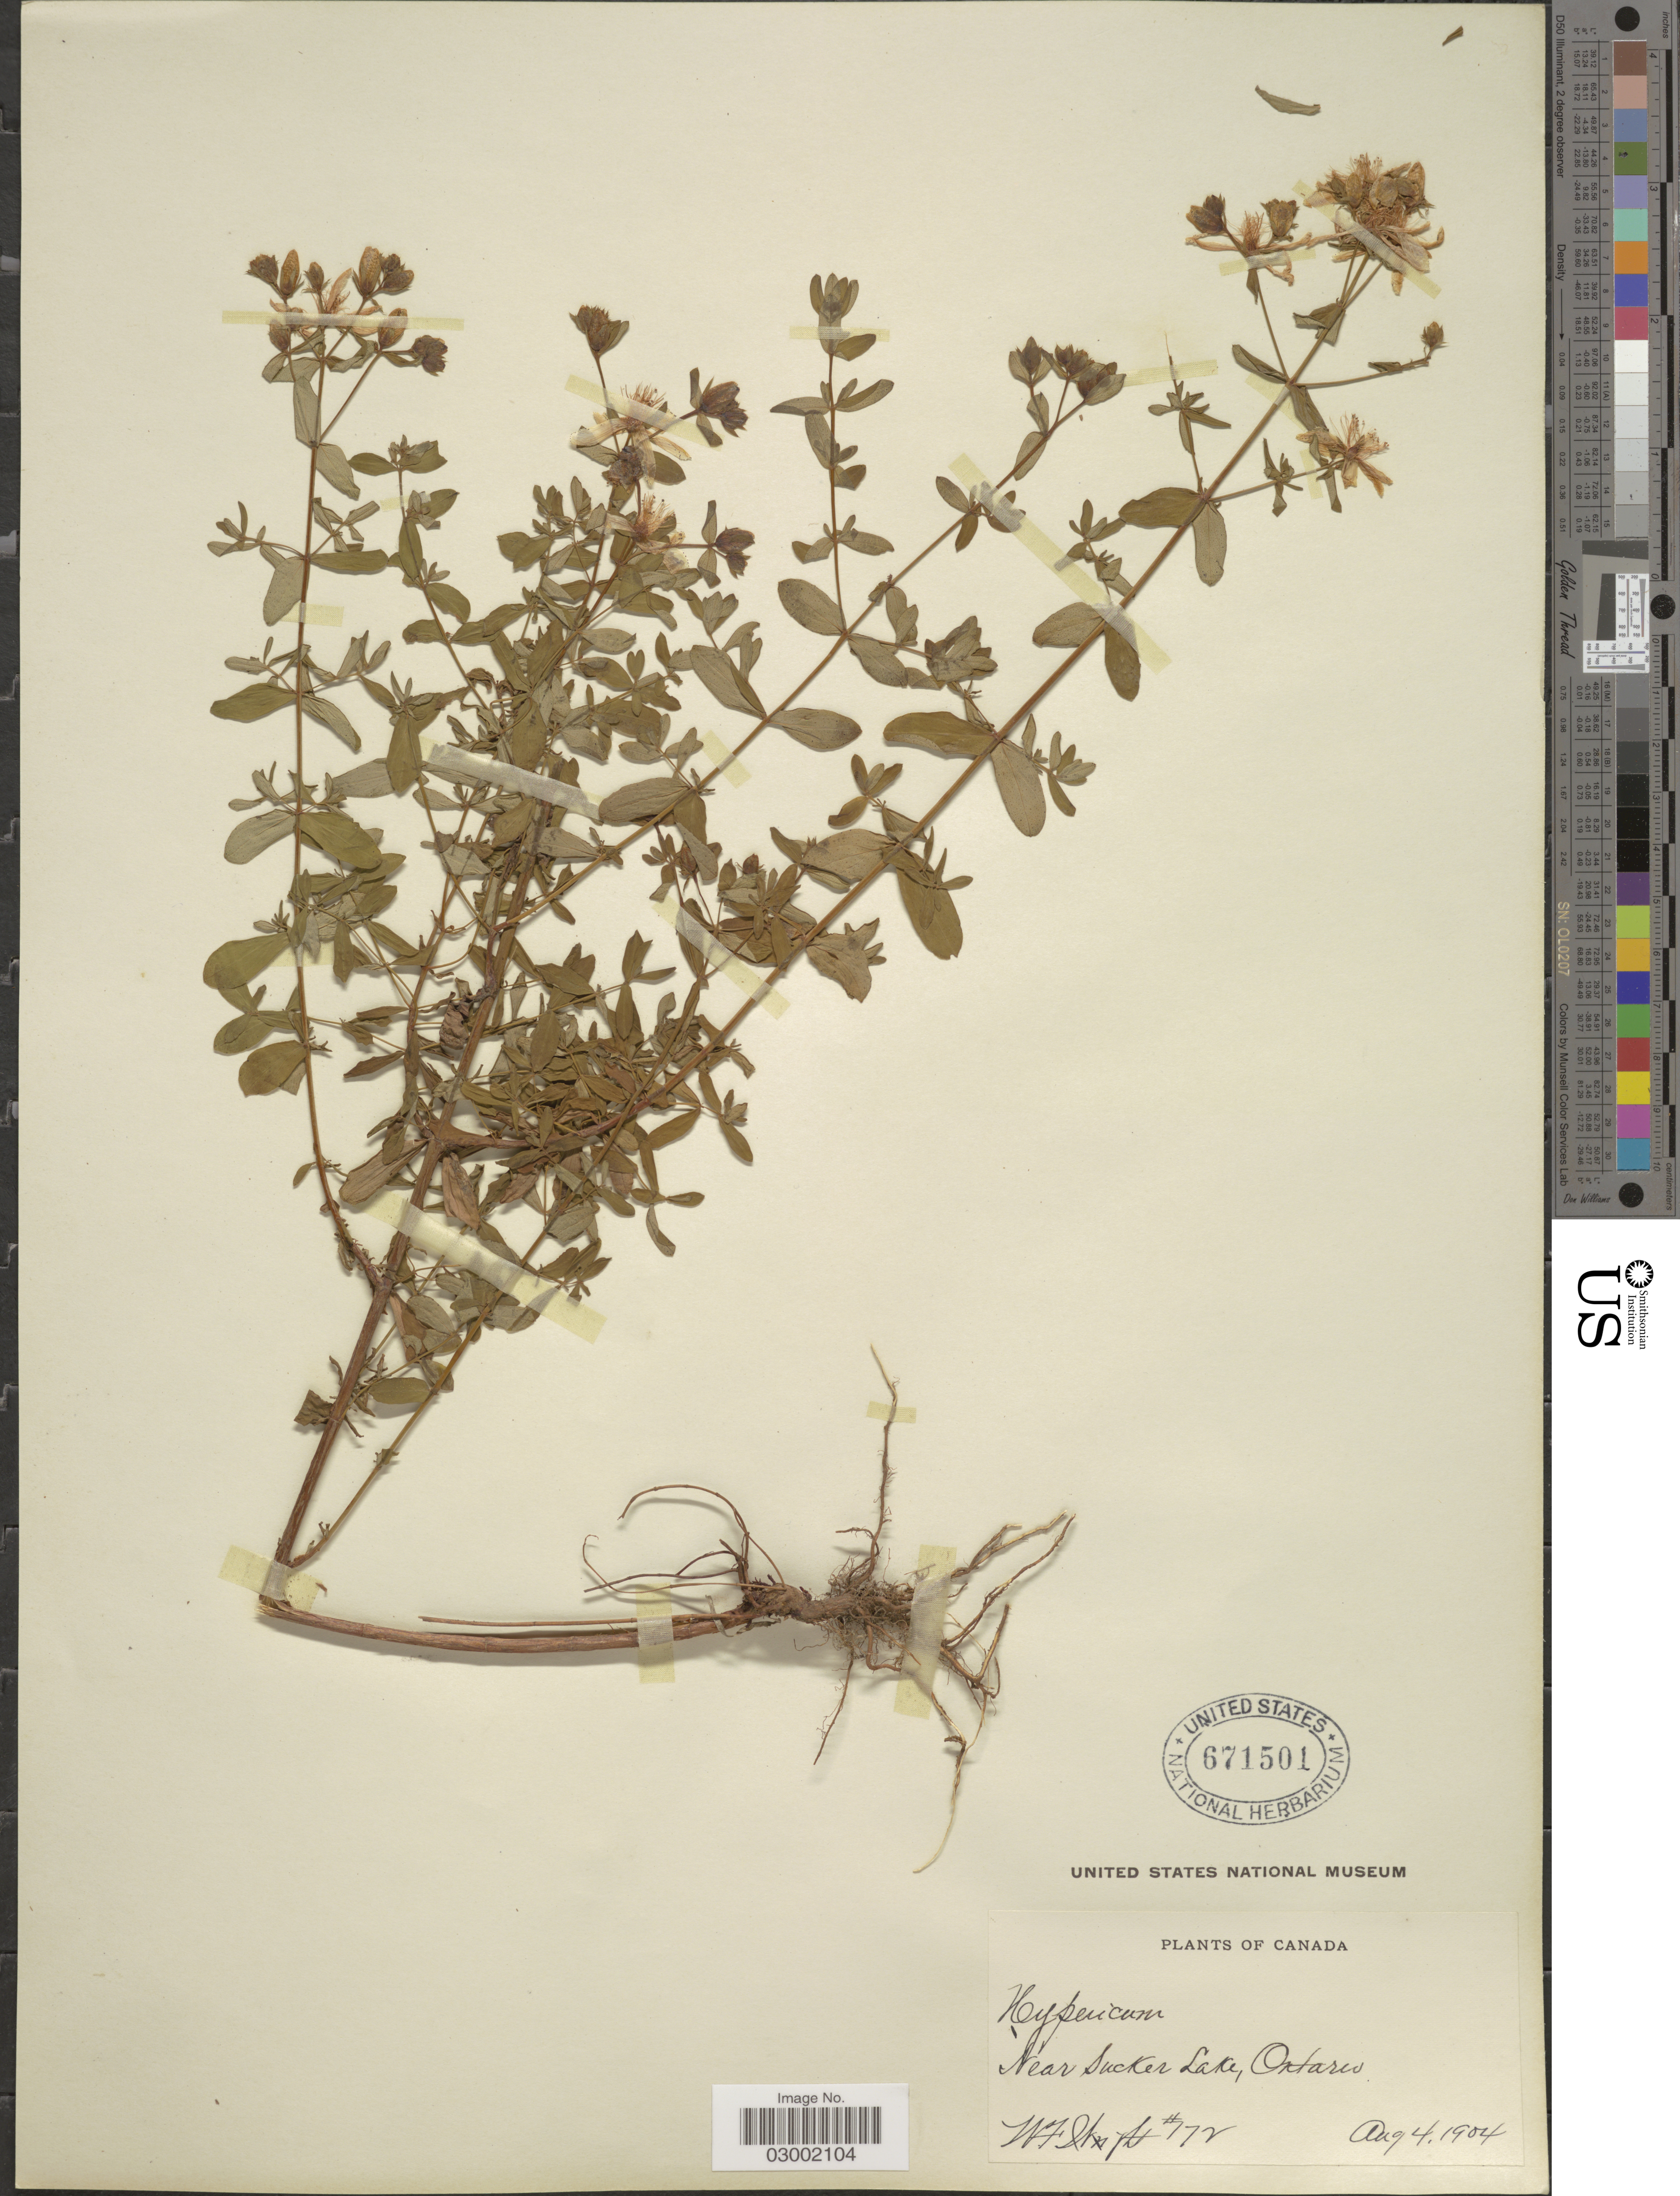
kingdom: Plantae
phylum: Tracheophyta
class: Magnoliopsida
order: Malpighiales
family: Hypericaceae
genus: Hypericum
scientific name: Hypericum perforatum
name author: L.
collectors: W. F. Wright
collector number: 772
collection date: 1904-08-04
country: Canada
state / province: Ontario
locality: Near Sucker Lake, Ontario.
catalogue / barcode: US 671501